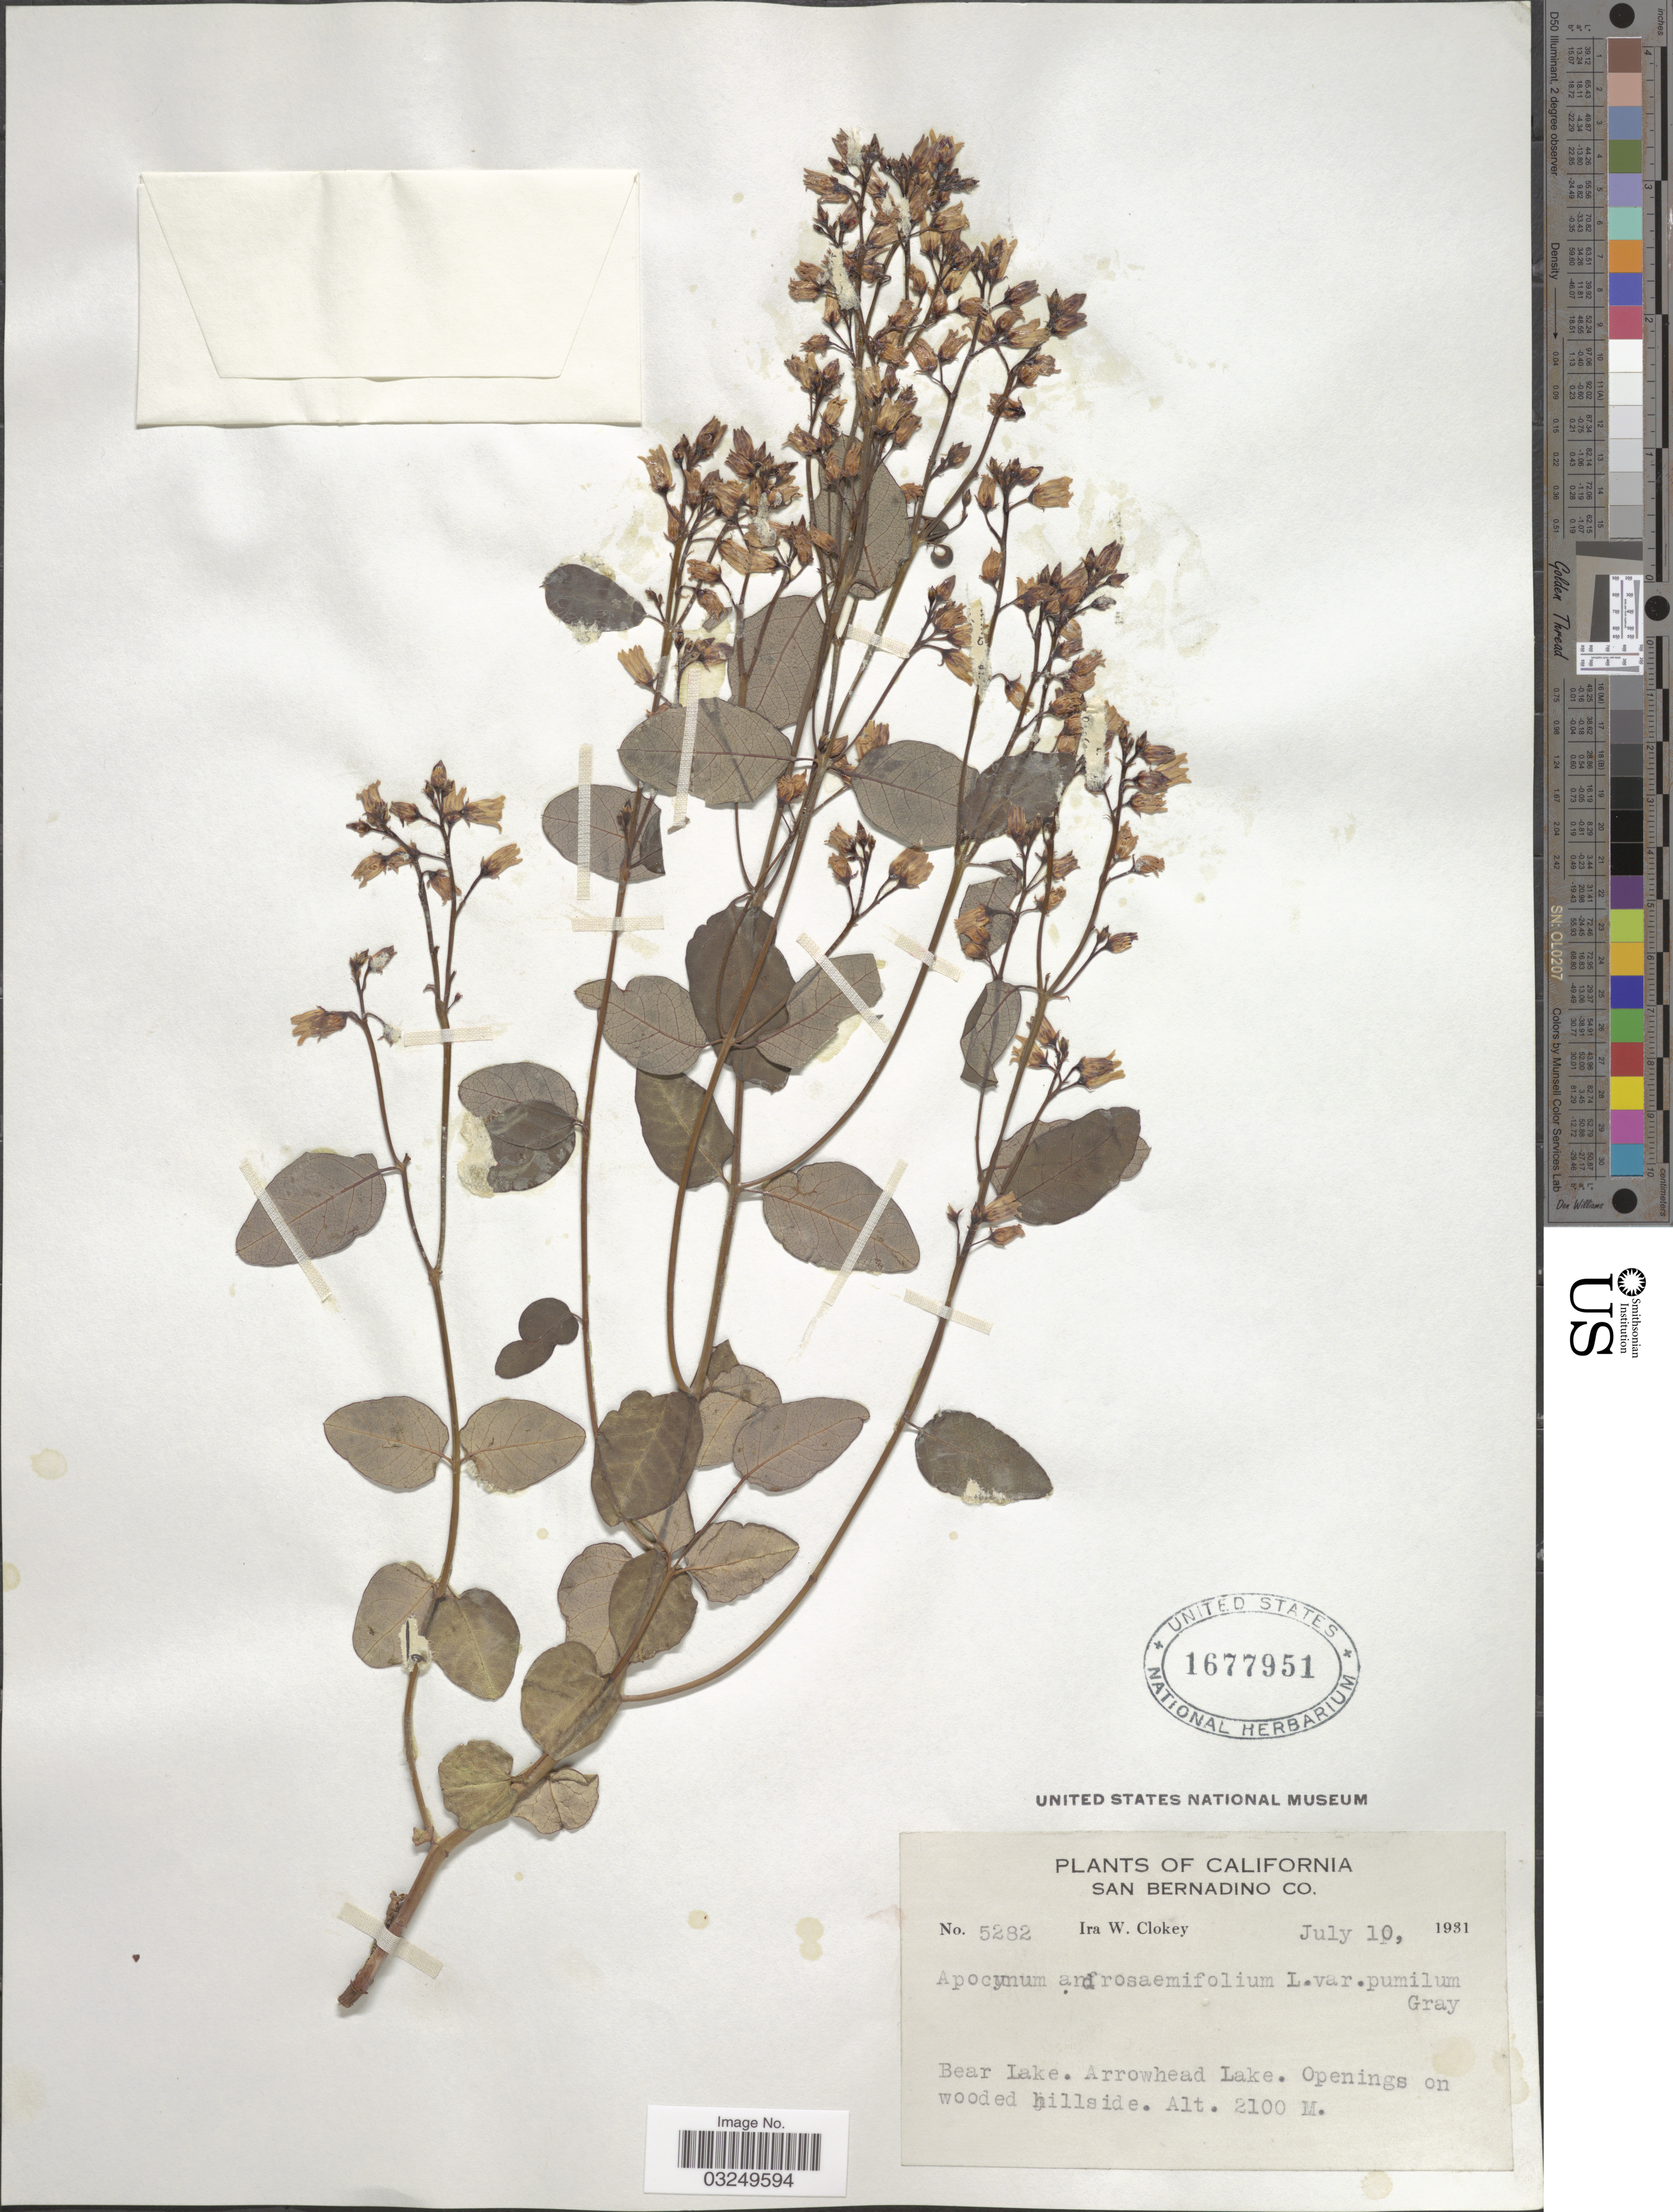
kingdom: Plantae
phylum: Tracheophyta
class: Magnoliopsida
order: Gentianales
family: Apocynaceae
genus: Apocynum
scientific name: Apocynum androsaemifolium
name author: L.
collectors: I. W. Clokey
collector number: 5282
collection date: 1931-07-10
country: United States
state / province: California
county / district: San Bernardino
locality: San Bernadino Co. Bear Lake. Arrowhead Lake.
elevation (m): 2100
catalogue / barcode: US 1677951